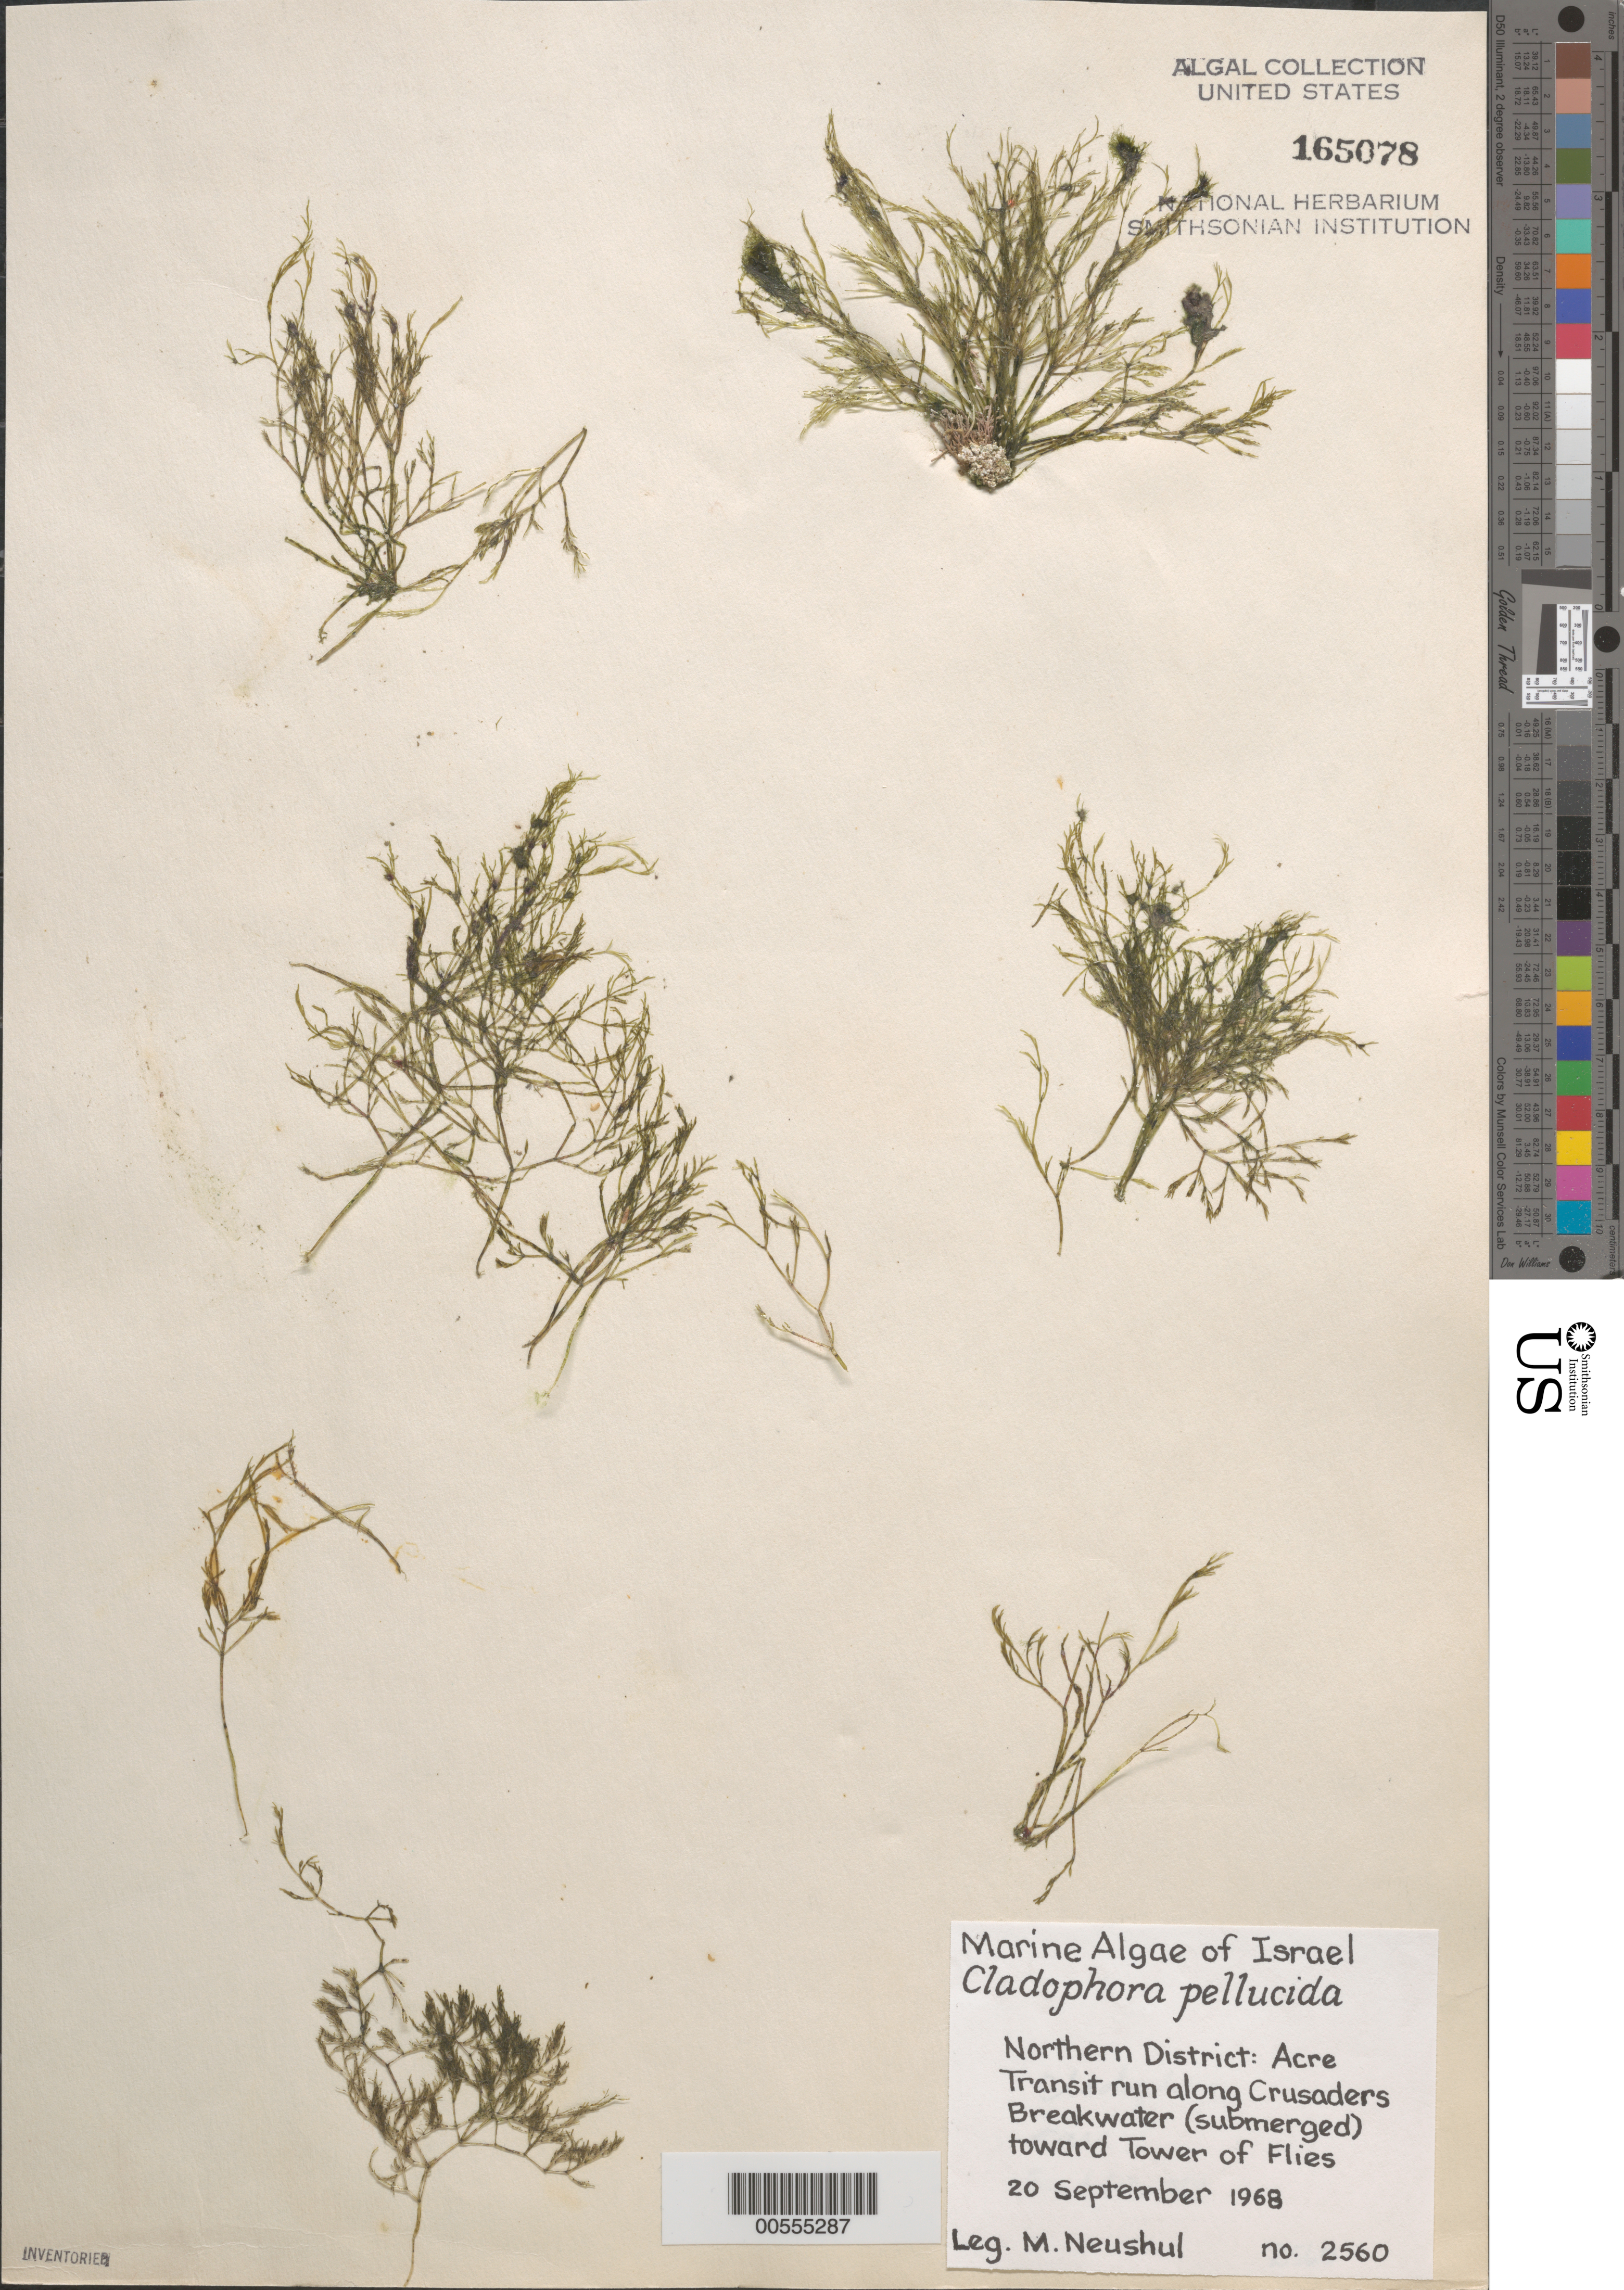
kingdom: Plantae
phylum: Chlorophyta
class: Ulvophyceae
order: Cladophorales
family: Cladophoraceae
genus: Lychaete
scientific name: Lychaete pellucida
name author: (Hudson) M.J. Wynne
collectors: M. Neushul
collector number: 2560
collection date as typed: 20 Sep 1968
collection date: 1968-09-20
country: Israel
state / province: Northern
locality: Crusaders Breakwater toward Tower of Flies, Acre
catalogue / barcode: US 165078